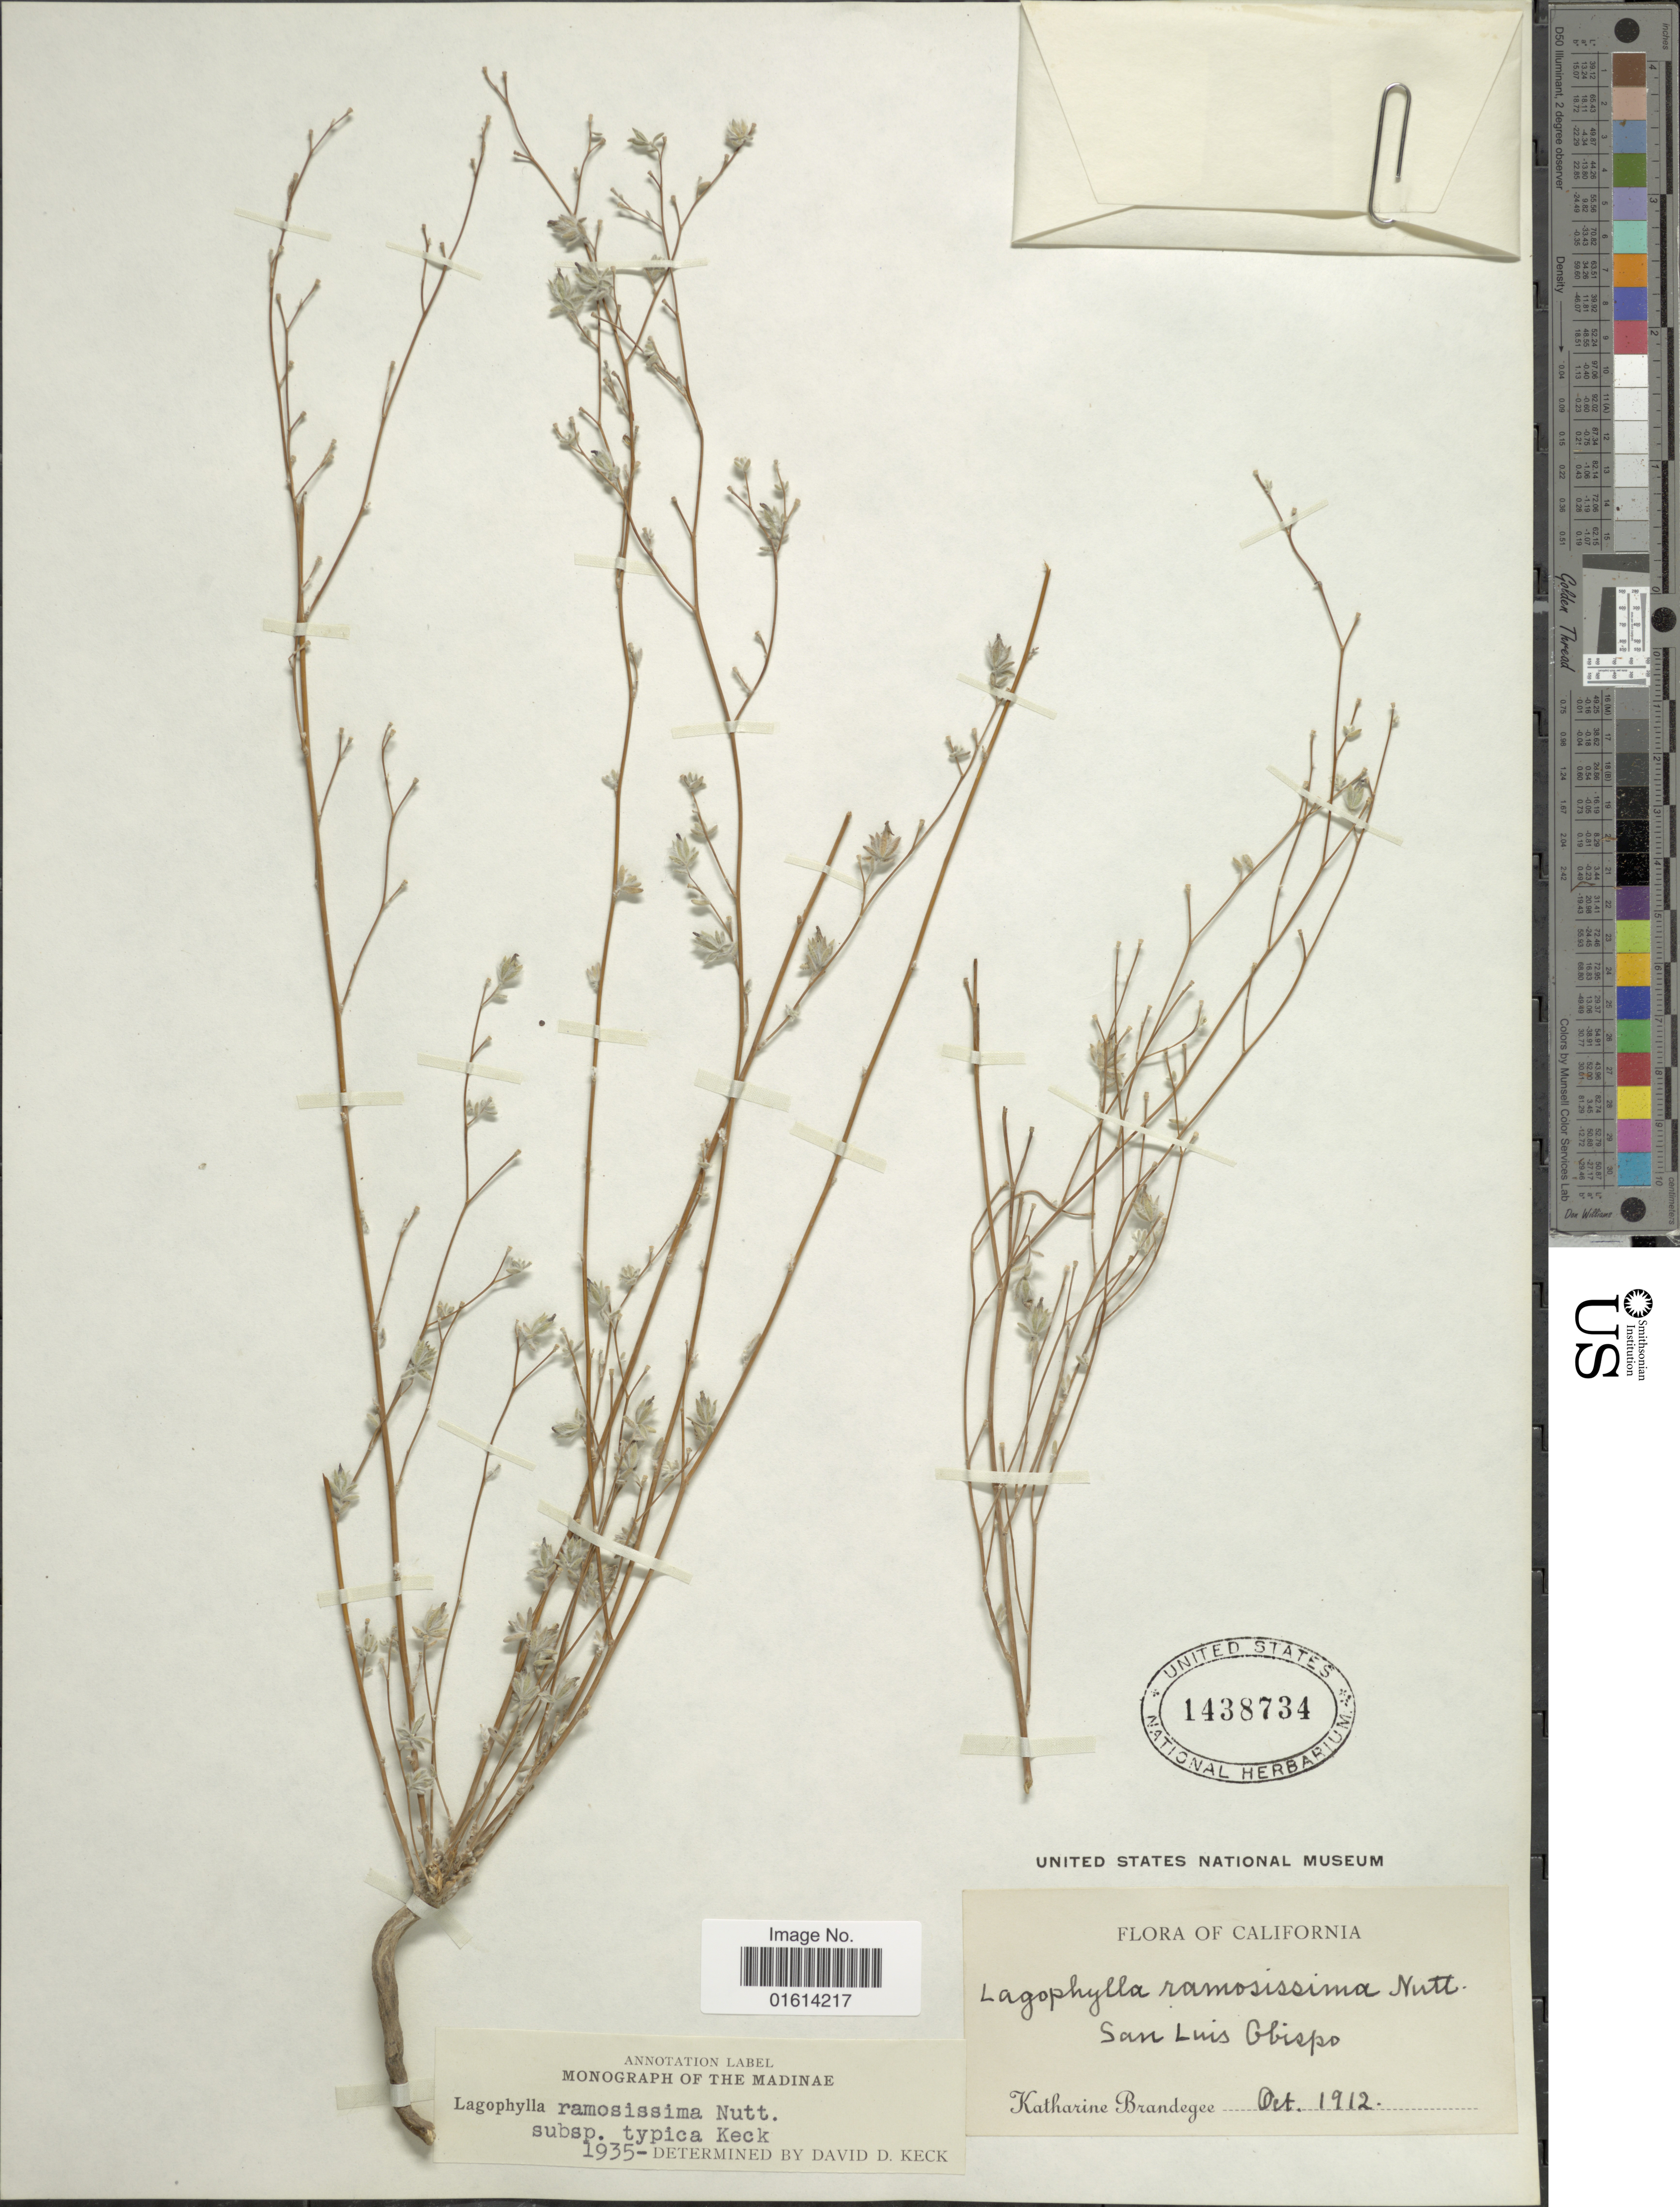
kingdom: Plantae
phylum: Tracheophyta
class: Magnoliopsida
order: Asterales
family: Asteraceae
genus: Lagophylla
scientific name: Lagophylla ramosissima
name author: Nutt.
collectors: M. K. Brandegee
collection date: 1912-10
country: United States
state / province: California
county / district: San Luis Obispo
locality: San Luis Obispo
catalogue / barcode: US 1438734